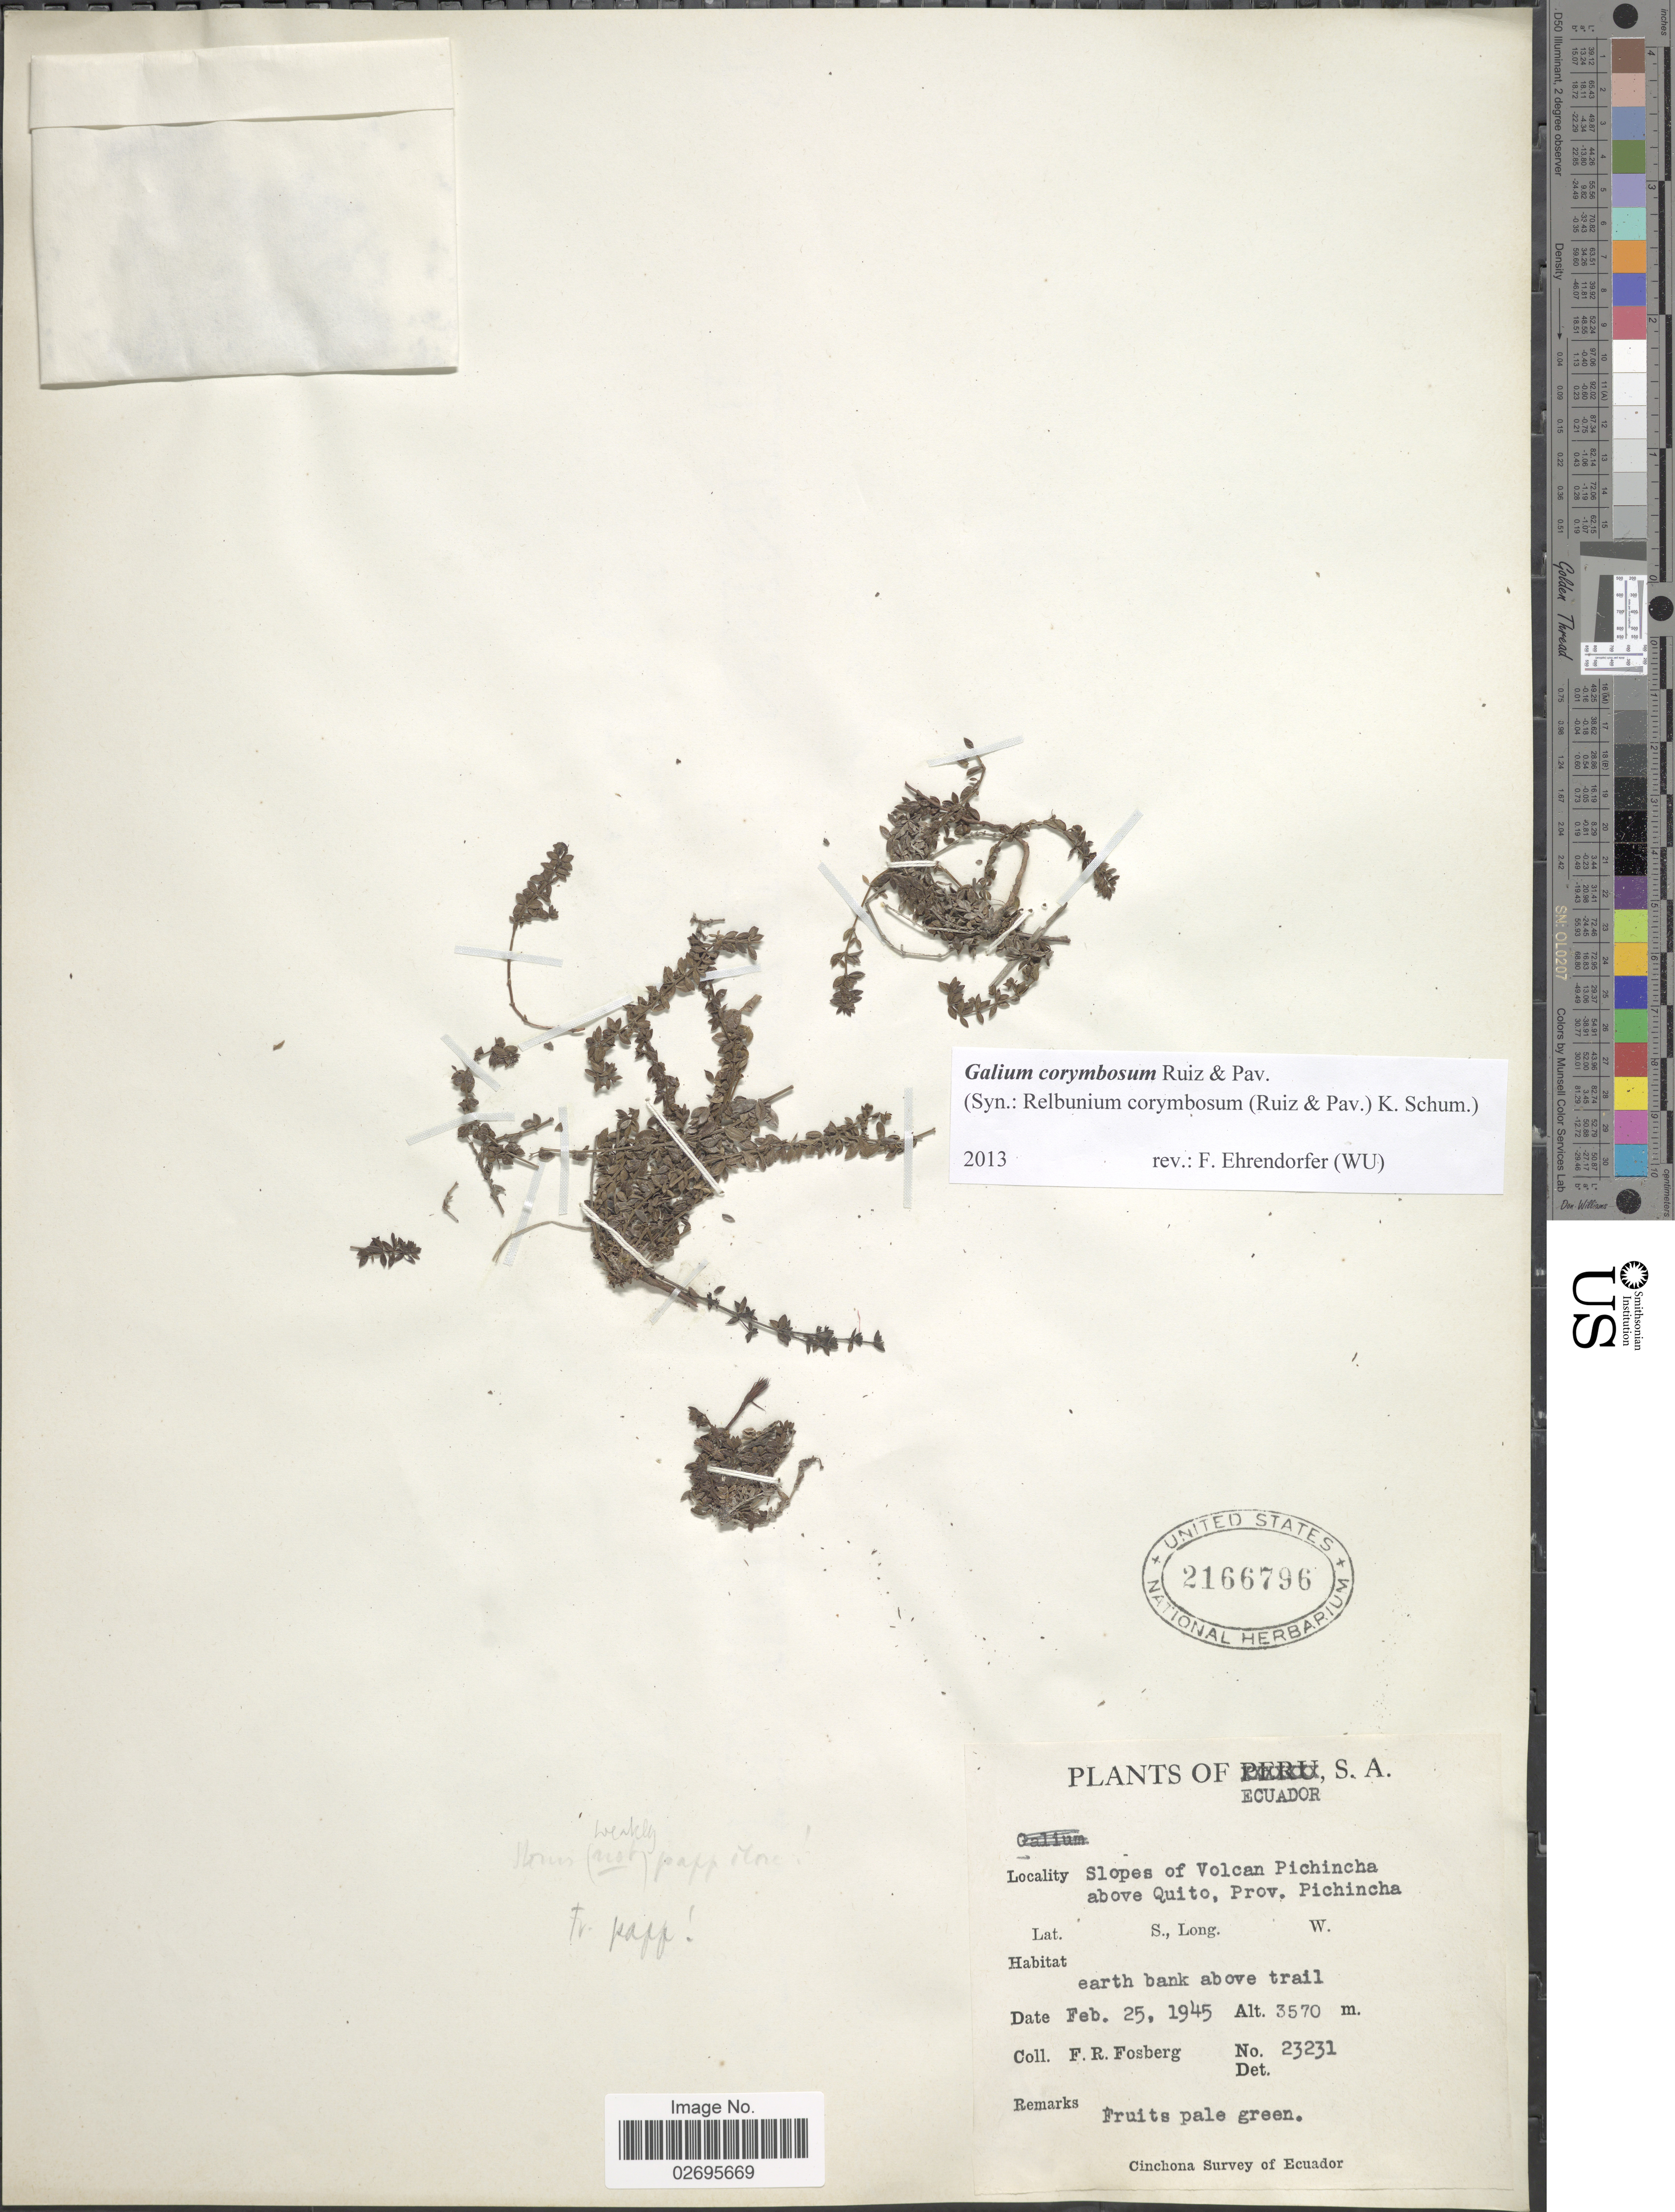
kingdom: Plantae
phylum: Tracheophyta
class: Magnoliopsida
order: Gentianales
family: Rubiaceae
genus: Galium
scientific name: Galium corymbosum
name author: Ruiz & Pav.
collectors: F. R. Fosberg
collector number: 23231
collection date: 1945-02-25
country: Ecuador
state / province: Pichincha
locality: Slopes of Volcan Pichincha above Quito, Prov. Pichincha, earth bank above trail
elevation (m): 3570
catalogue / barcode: US 2166796